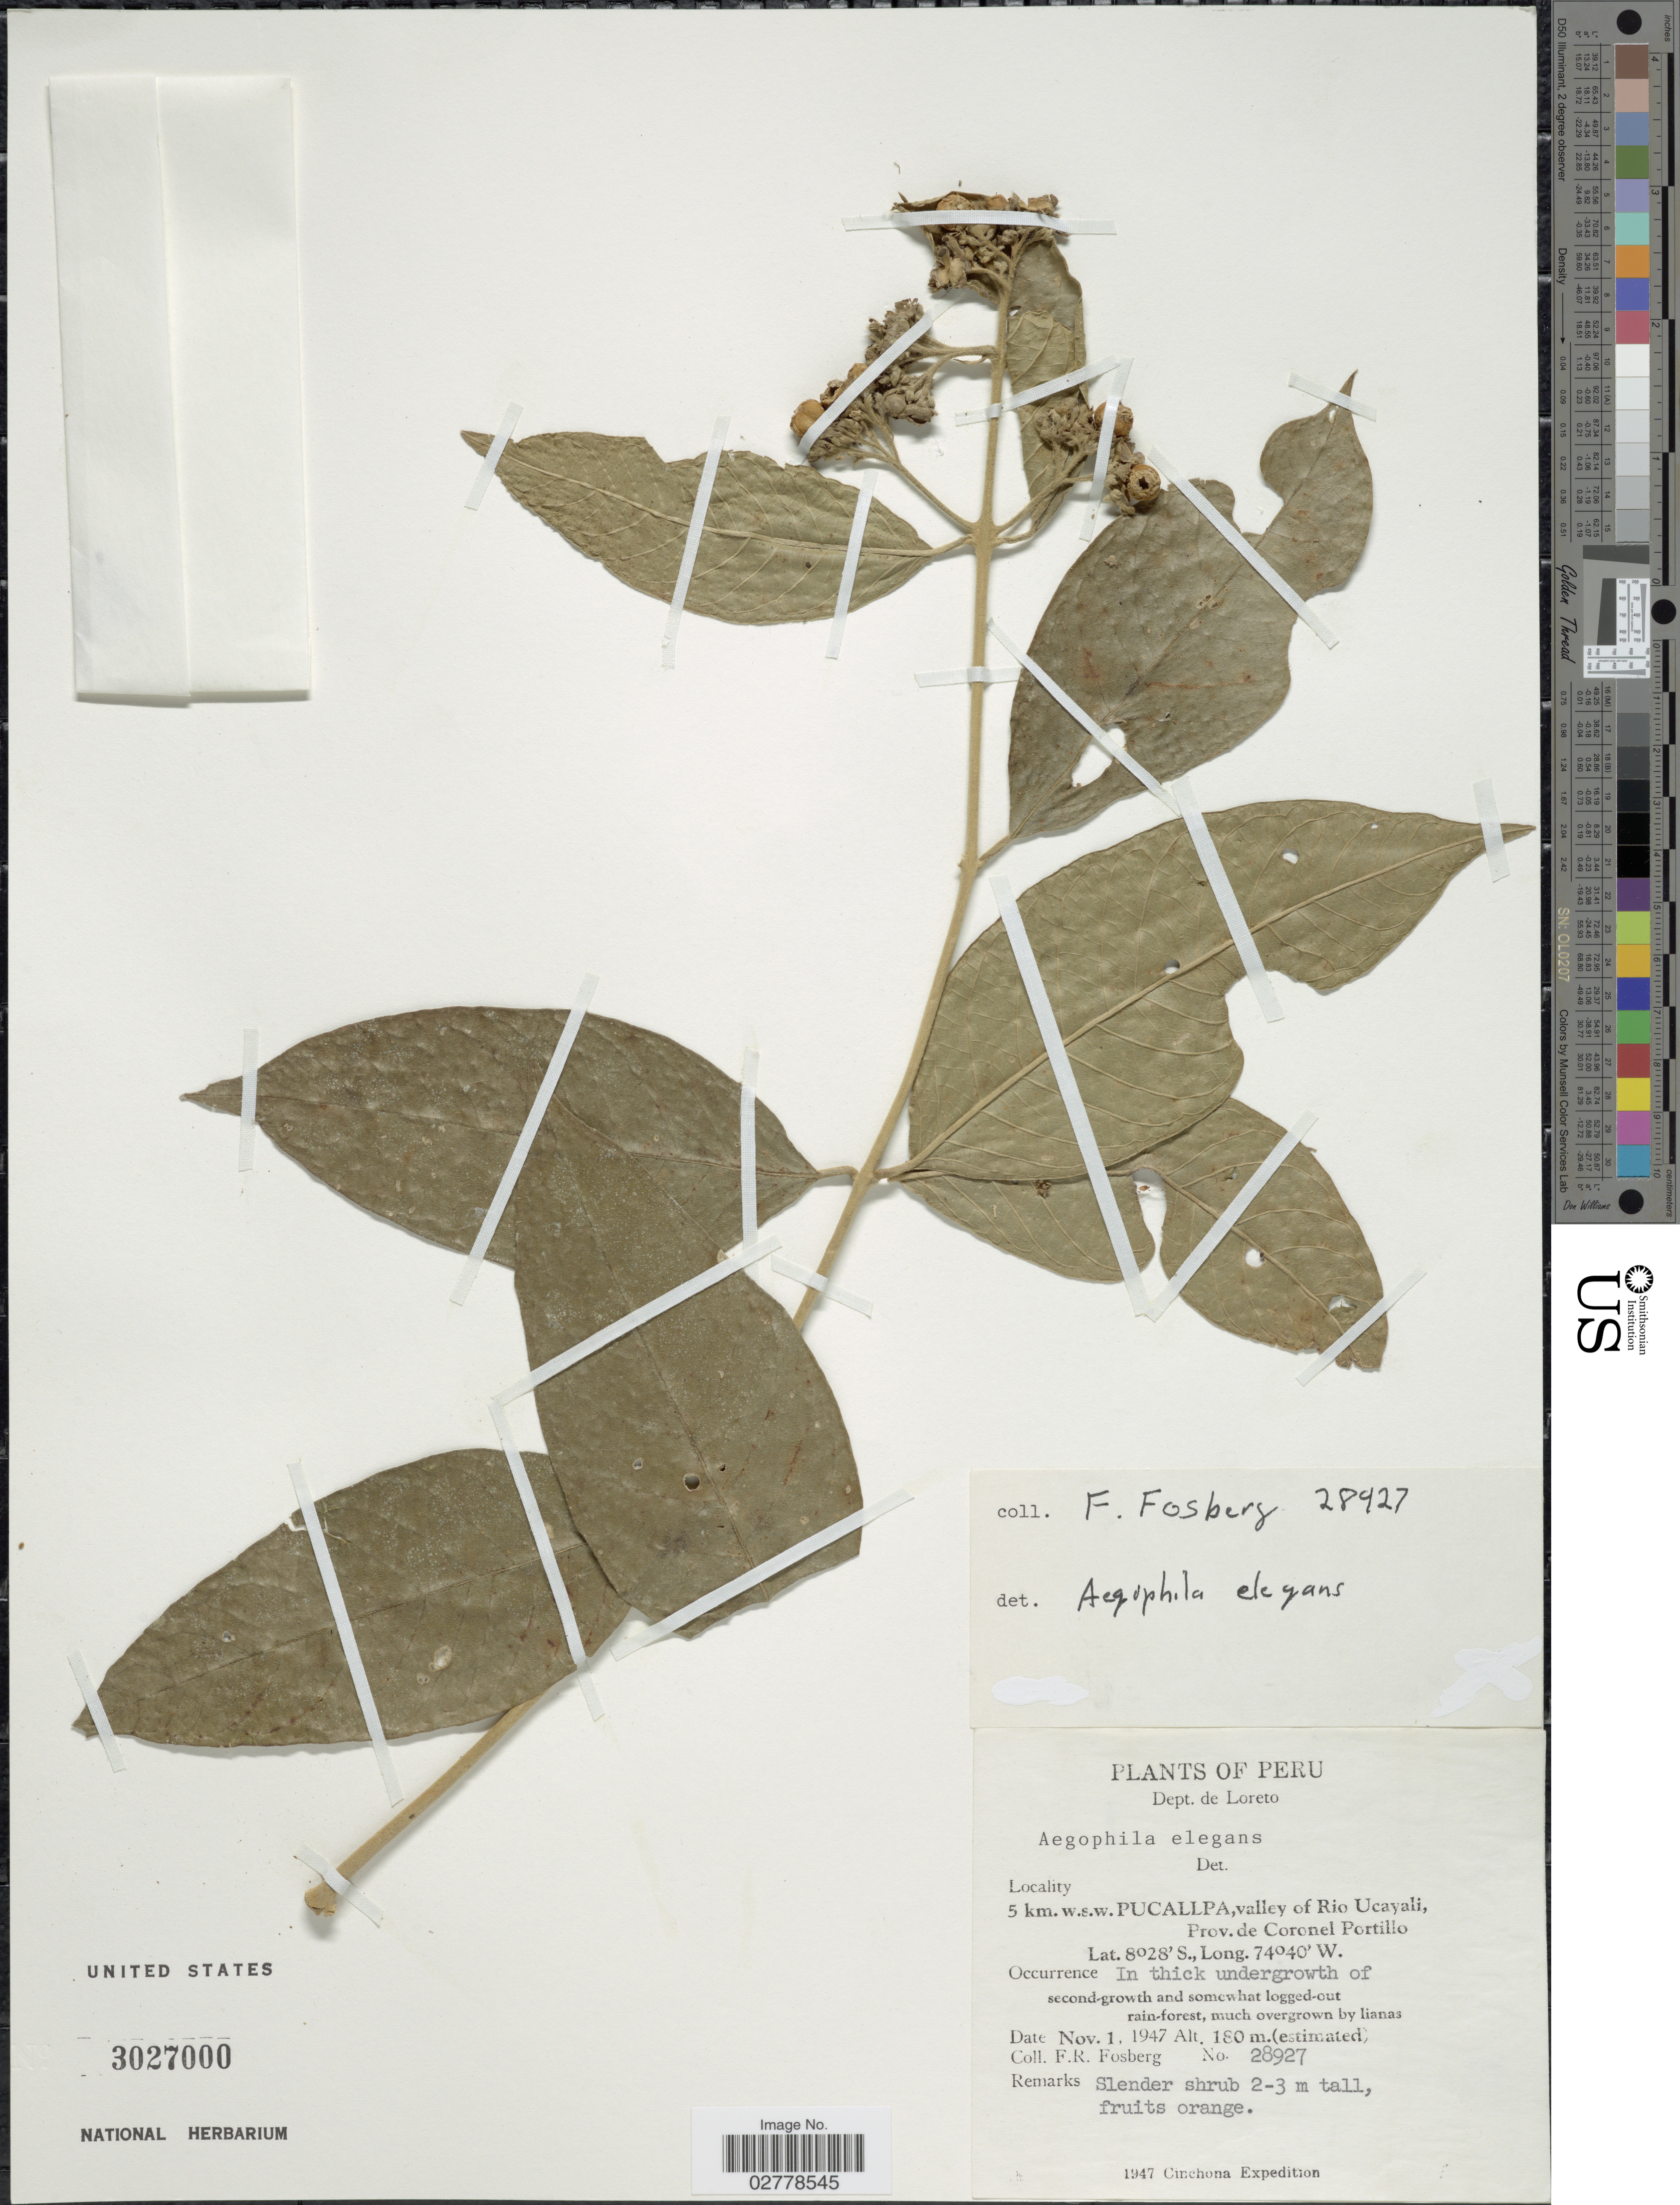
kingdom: Plantae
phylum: Tracheophyta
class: Magnoliopsida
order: Lamiales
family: Lamiaceae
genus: Aegiphila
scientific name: Aegiphila elegans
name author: Moldenke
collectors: F. R. Fosberg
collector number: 28927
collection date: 1947-11-01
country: Peru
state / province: Loreto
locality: Dept. de Loreto, 5 km. w.s.w. Pucallpa, valley of Rio Ucayali, Prov. de Coronel Portillo.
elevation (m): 180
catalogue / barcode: US 3027000